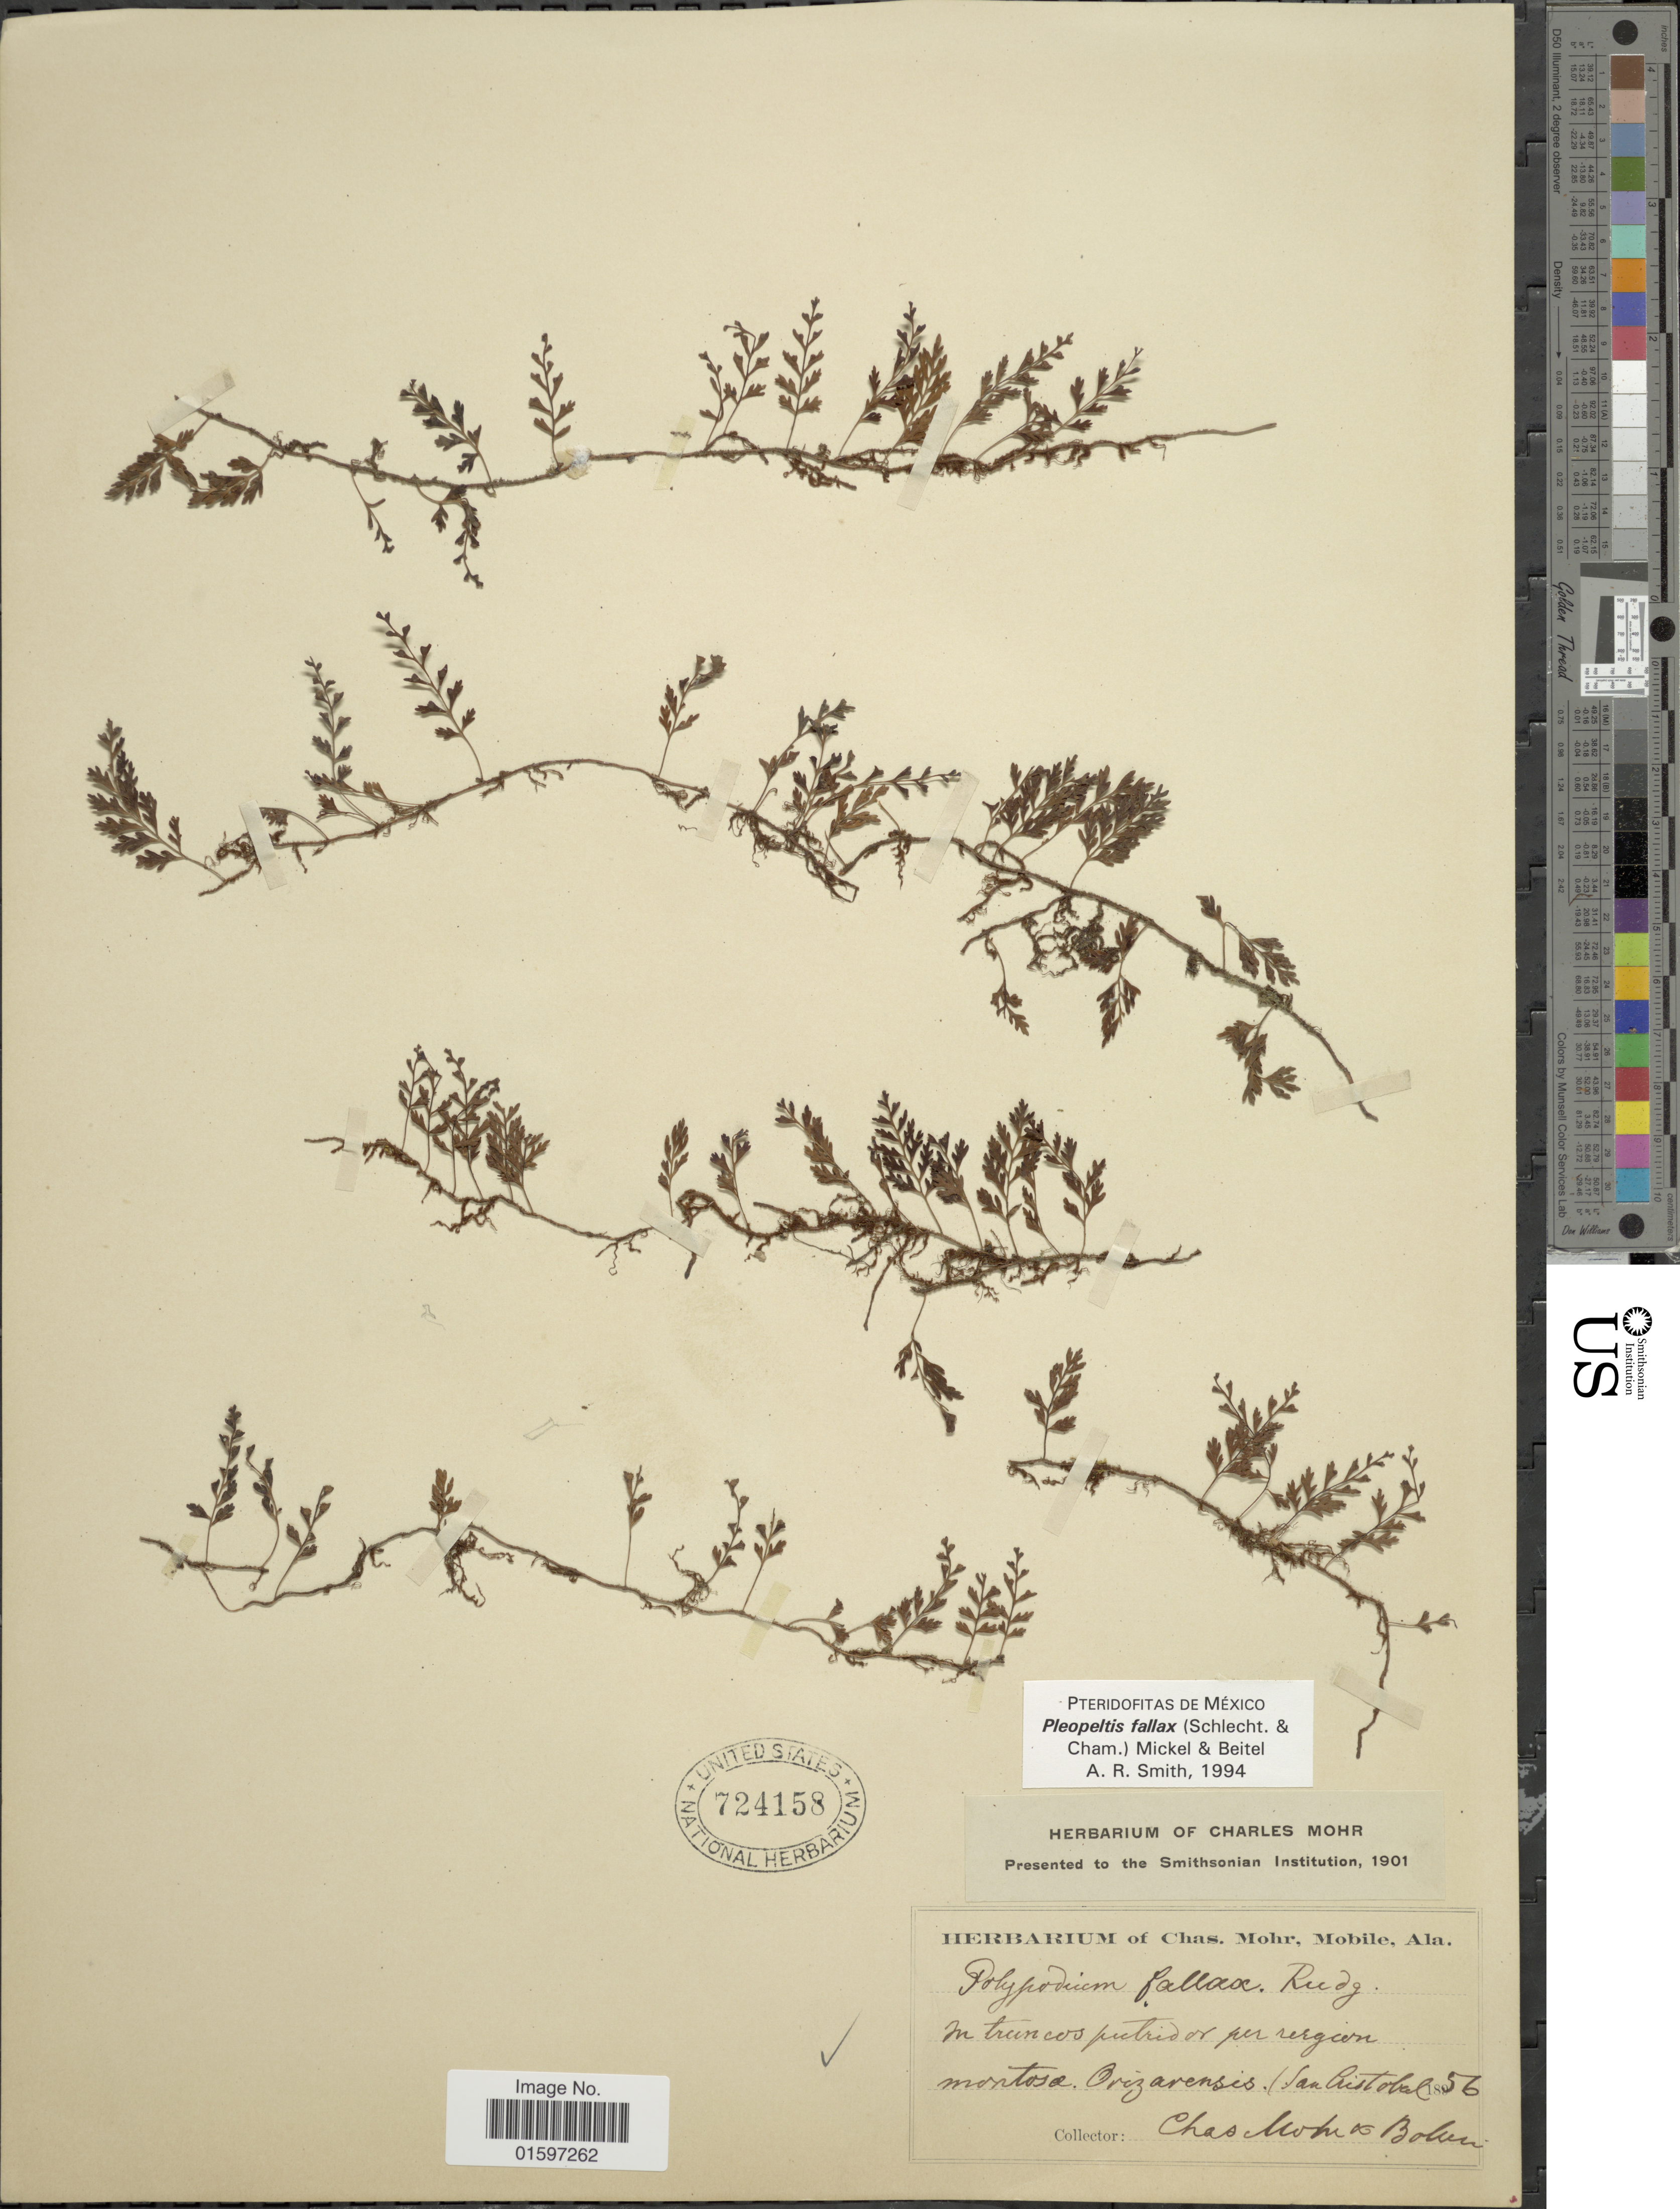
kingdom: Plantae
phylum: Tracheophyta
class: Polypodiopsida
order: Polypodiales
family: Polypodiaceae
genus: Pleopeltis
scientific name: Pleopeltis fallax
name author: (Schltdl. & Cham.) Mickel & Beitel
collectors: Mohr, C. T. (herbarium) & Bohm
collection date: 1856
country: Mexico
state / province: Veracruz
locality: In truncos putrid or per region montosa, Orizavensis (San Cristobal)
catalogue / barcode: US 724158